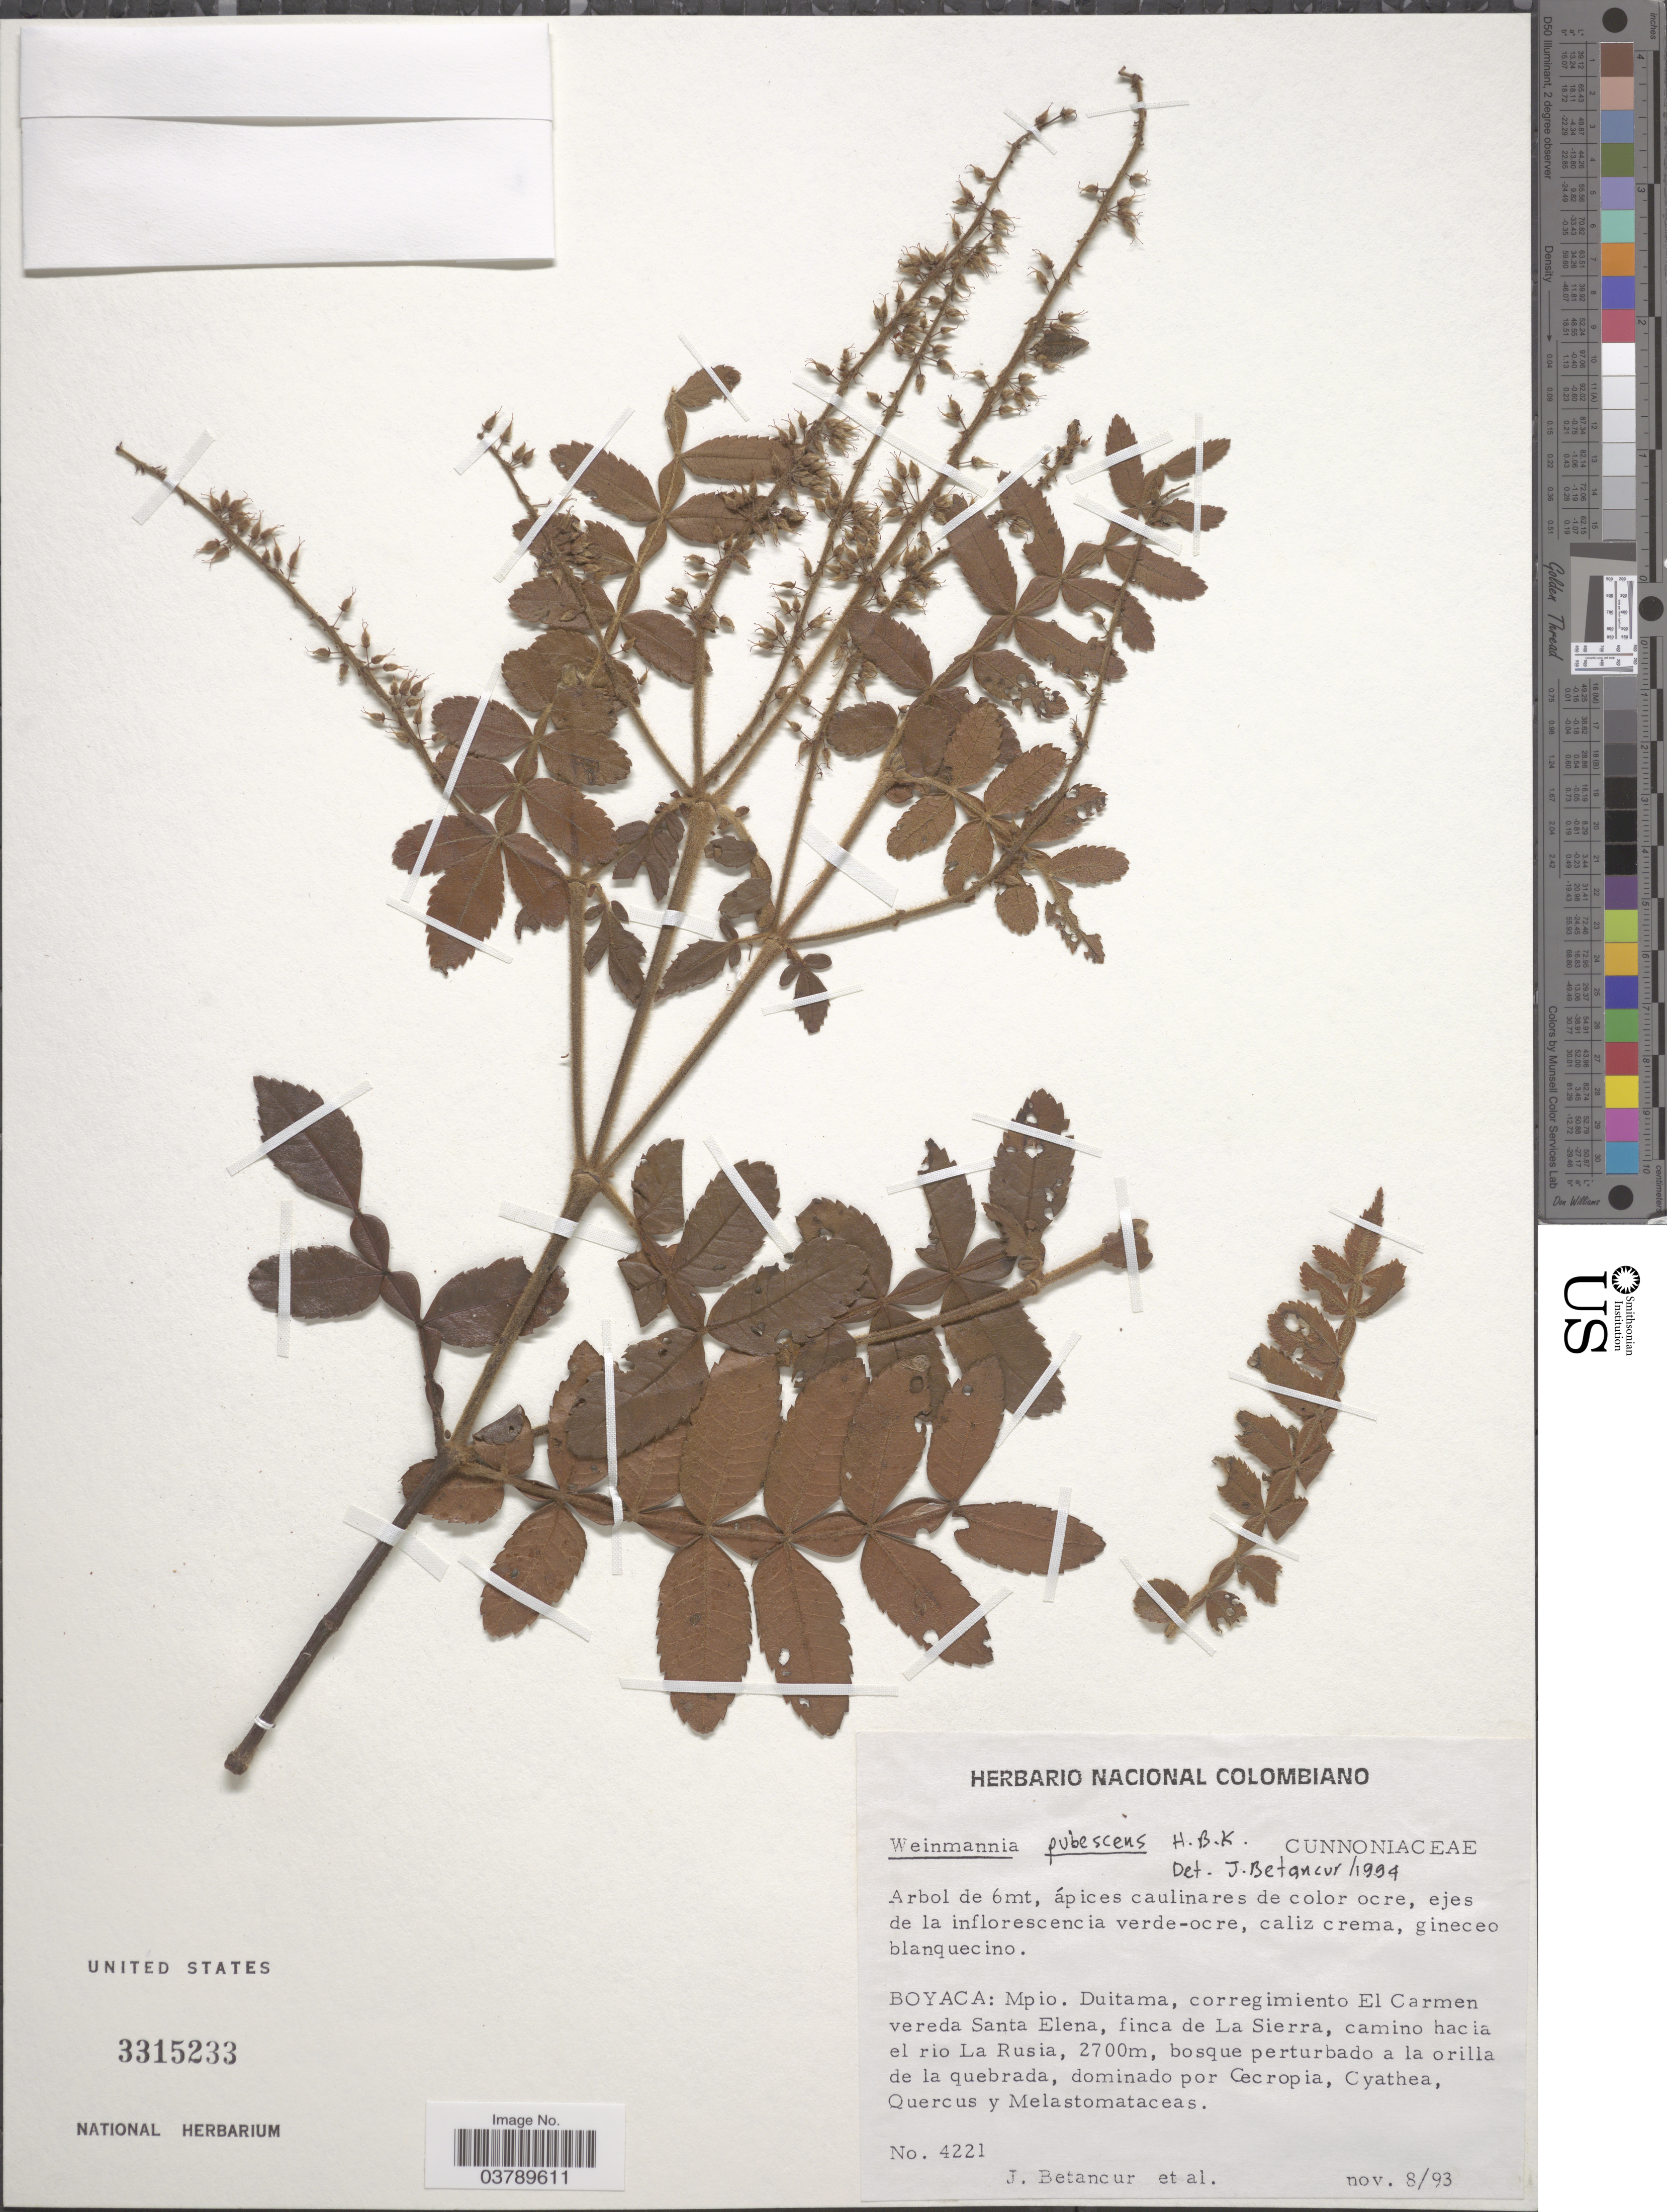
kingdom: Plantae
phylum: Tracheophyta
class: Magnoliopsida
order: Oxalidales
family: Cunoniaceae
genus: Weinmannia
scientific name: Weinmannia pubescens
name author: Kunth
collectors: J. Betancur & et al.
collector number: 4221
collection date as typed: Transcribed d/m/y: 8/11/93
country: Colombia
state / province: Boyacá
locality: Mpio. Duitama, corregimiento El Carmen vereda Santa Elena, finca de La Sierra, camino hacia el rio La Rusia.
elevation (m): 2700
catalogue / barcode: US 3315233